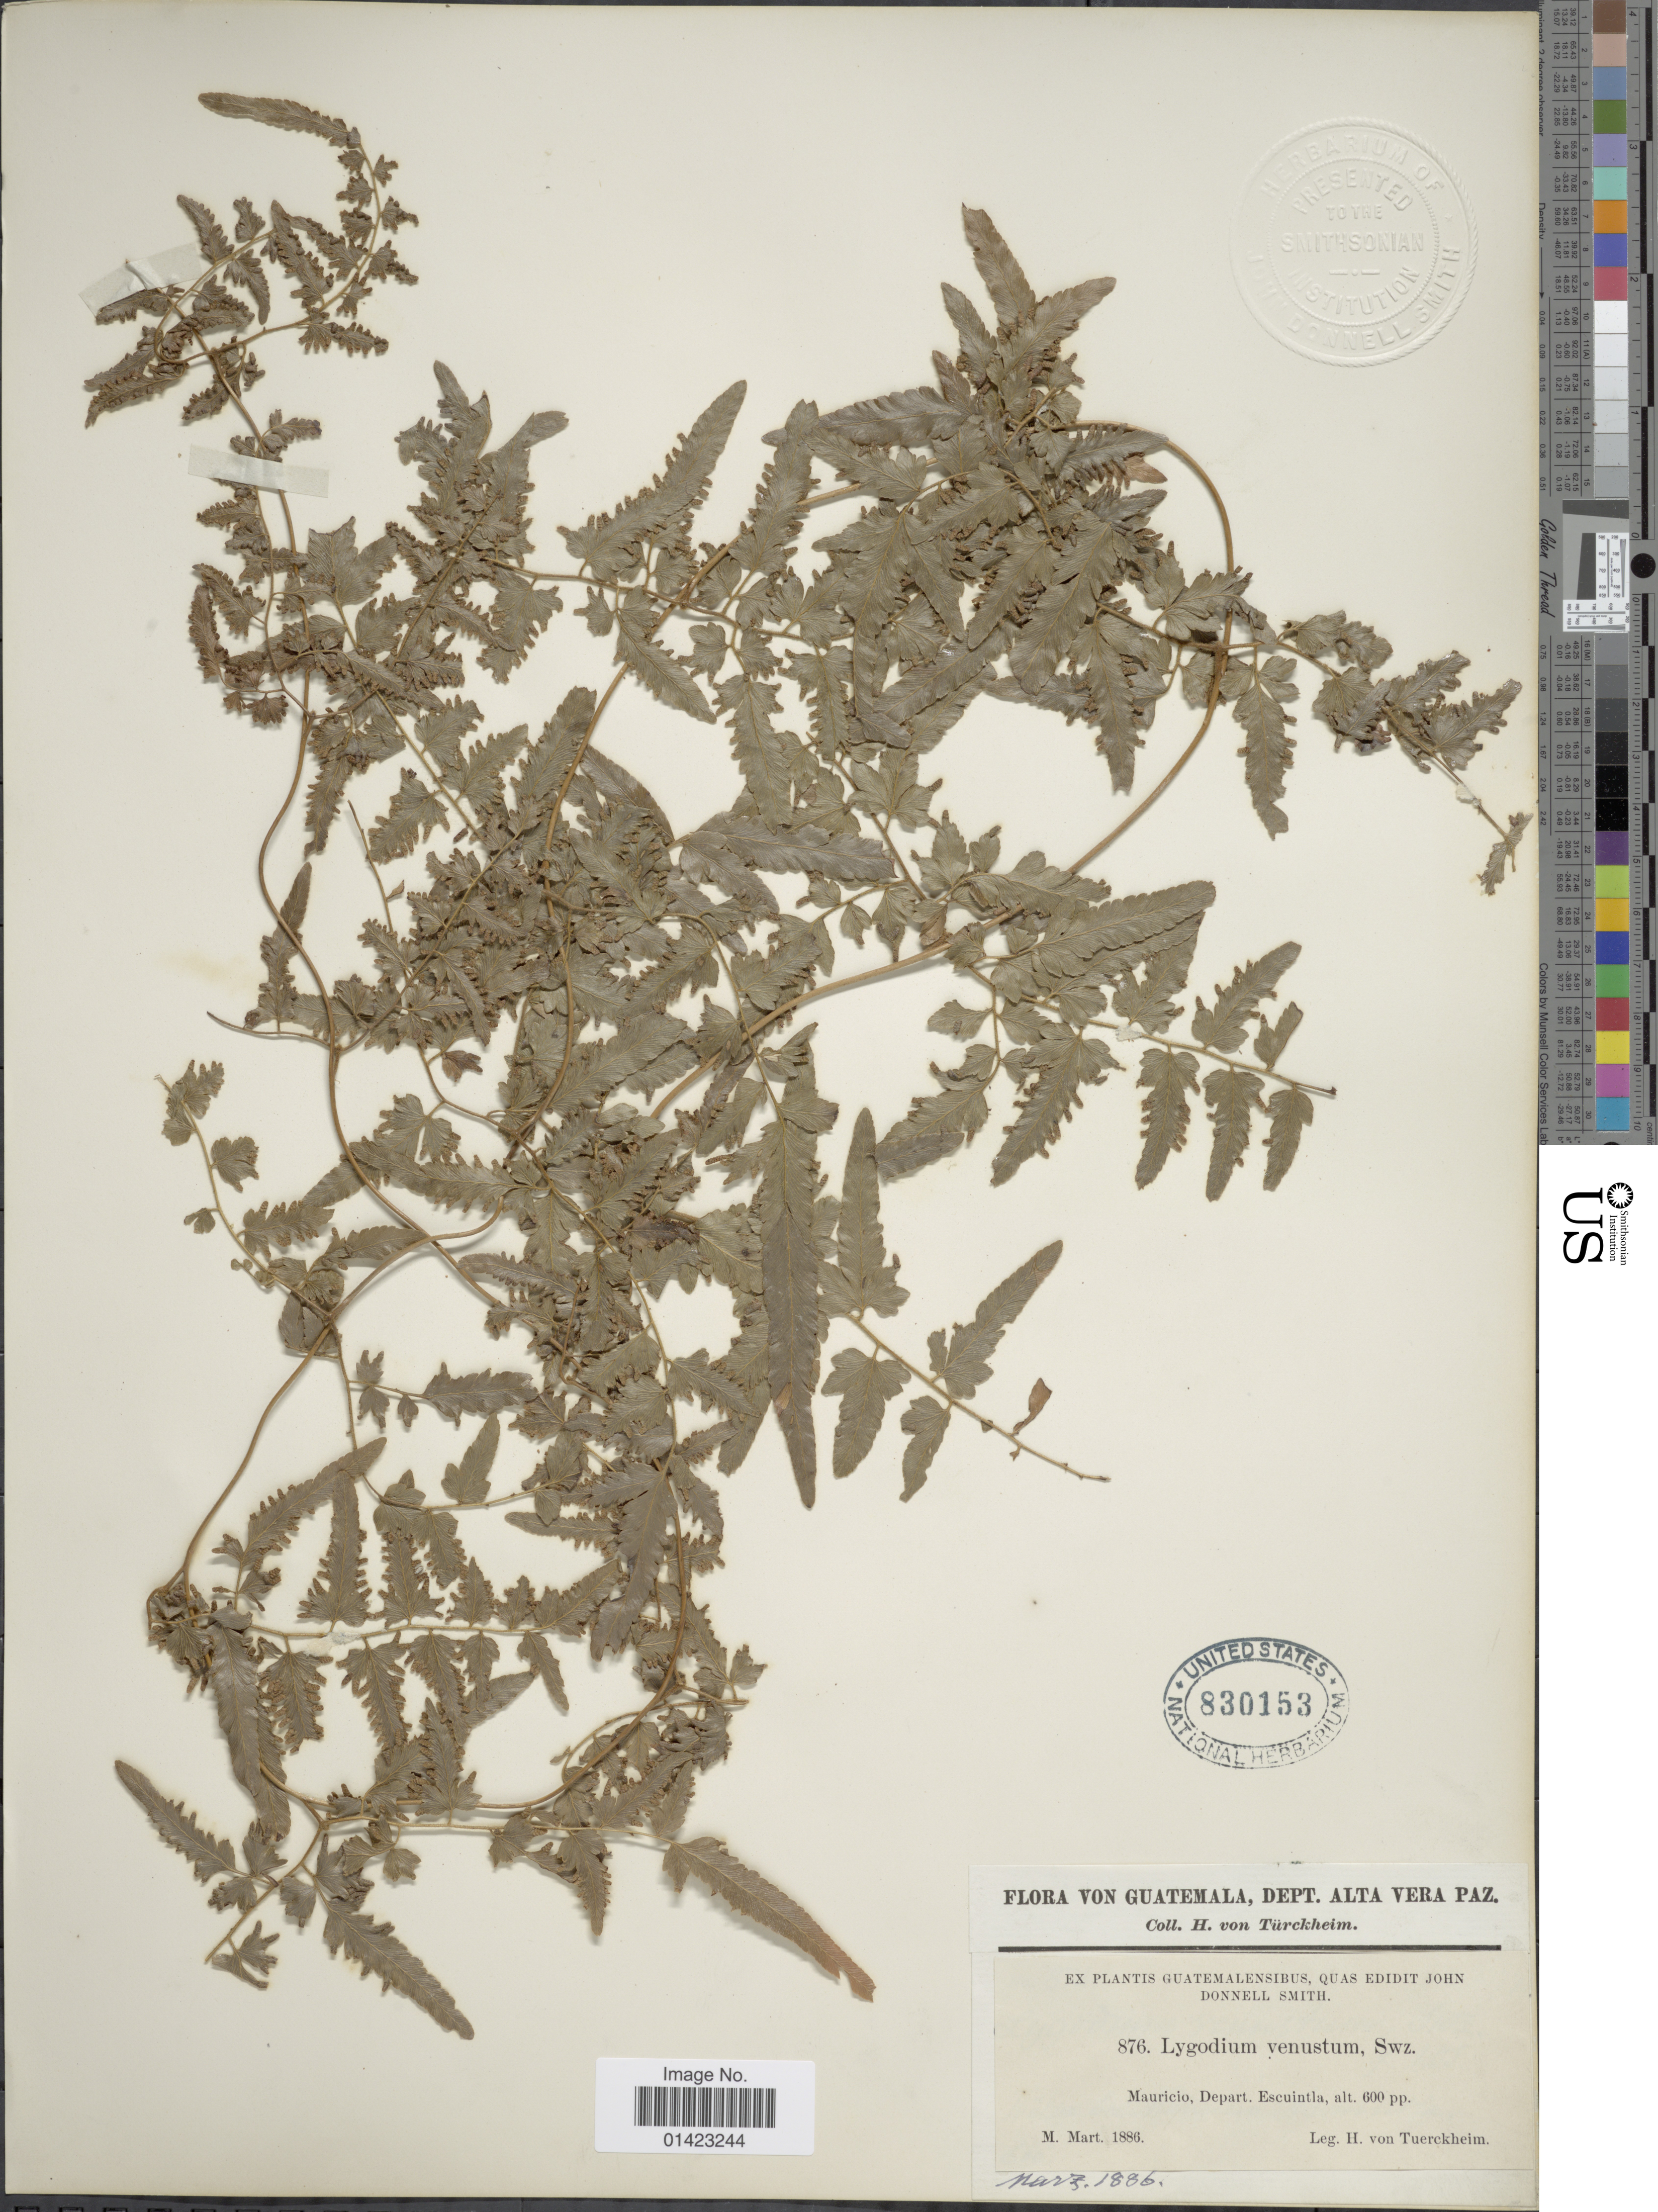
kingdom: Plantae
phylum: Tracheophyta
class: Polypodiopsida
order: Schizaeales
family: Lygodiaceae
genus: Lygodium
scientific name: Lygodium venustum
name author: Sw.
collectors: H. von Tuerckheim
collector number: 876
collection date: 1886-03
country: Guatemala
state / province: Escuintla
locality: Mauricio, Depart. Escuintla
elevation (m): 183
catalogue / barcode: US 830153